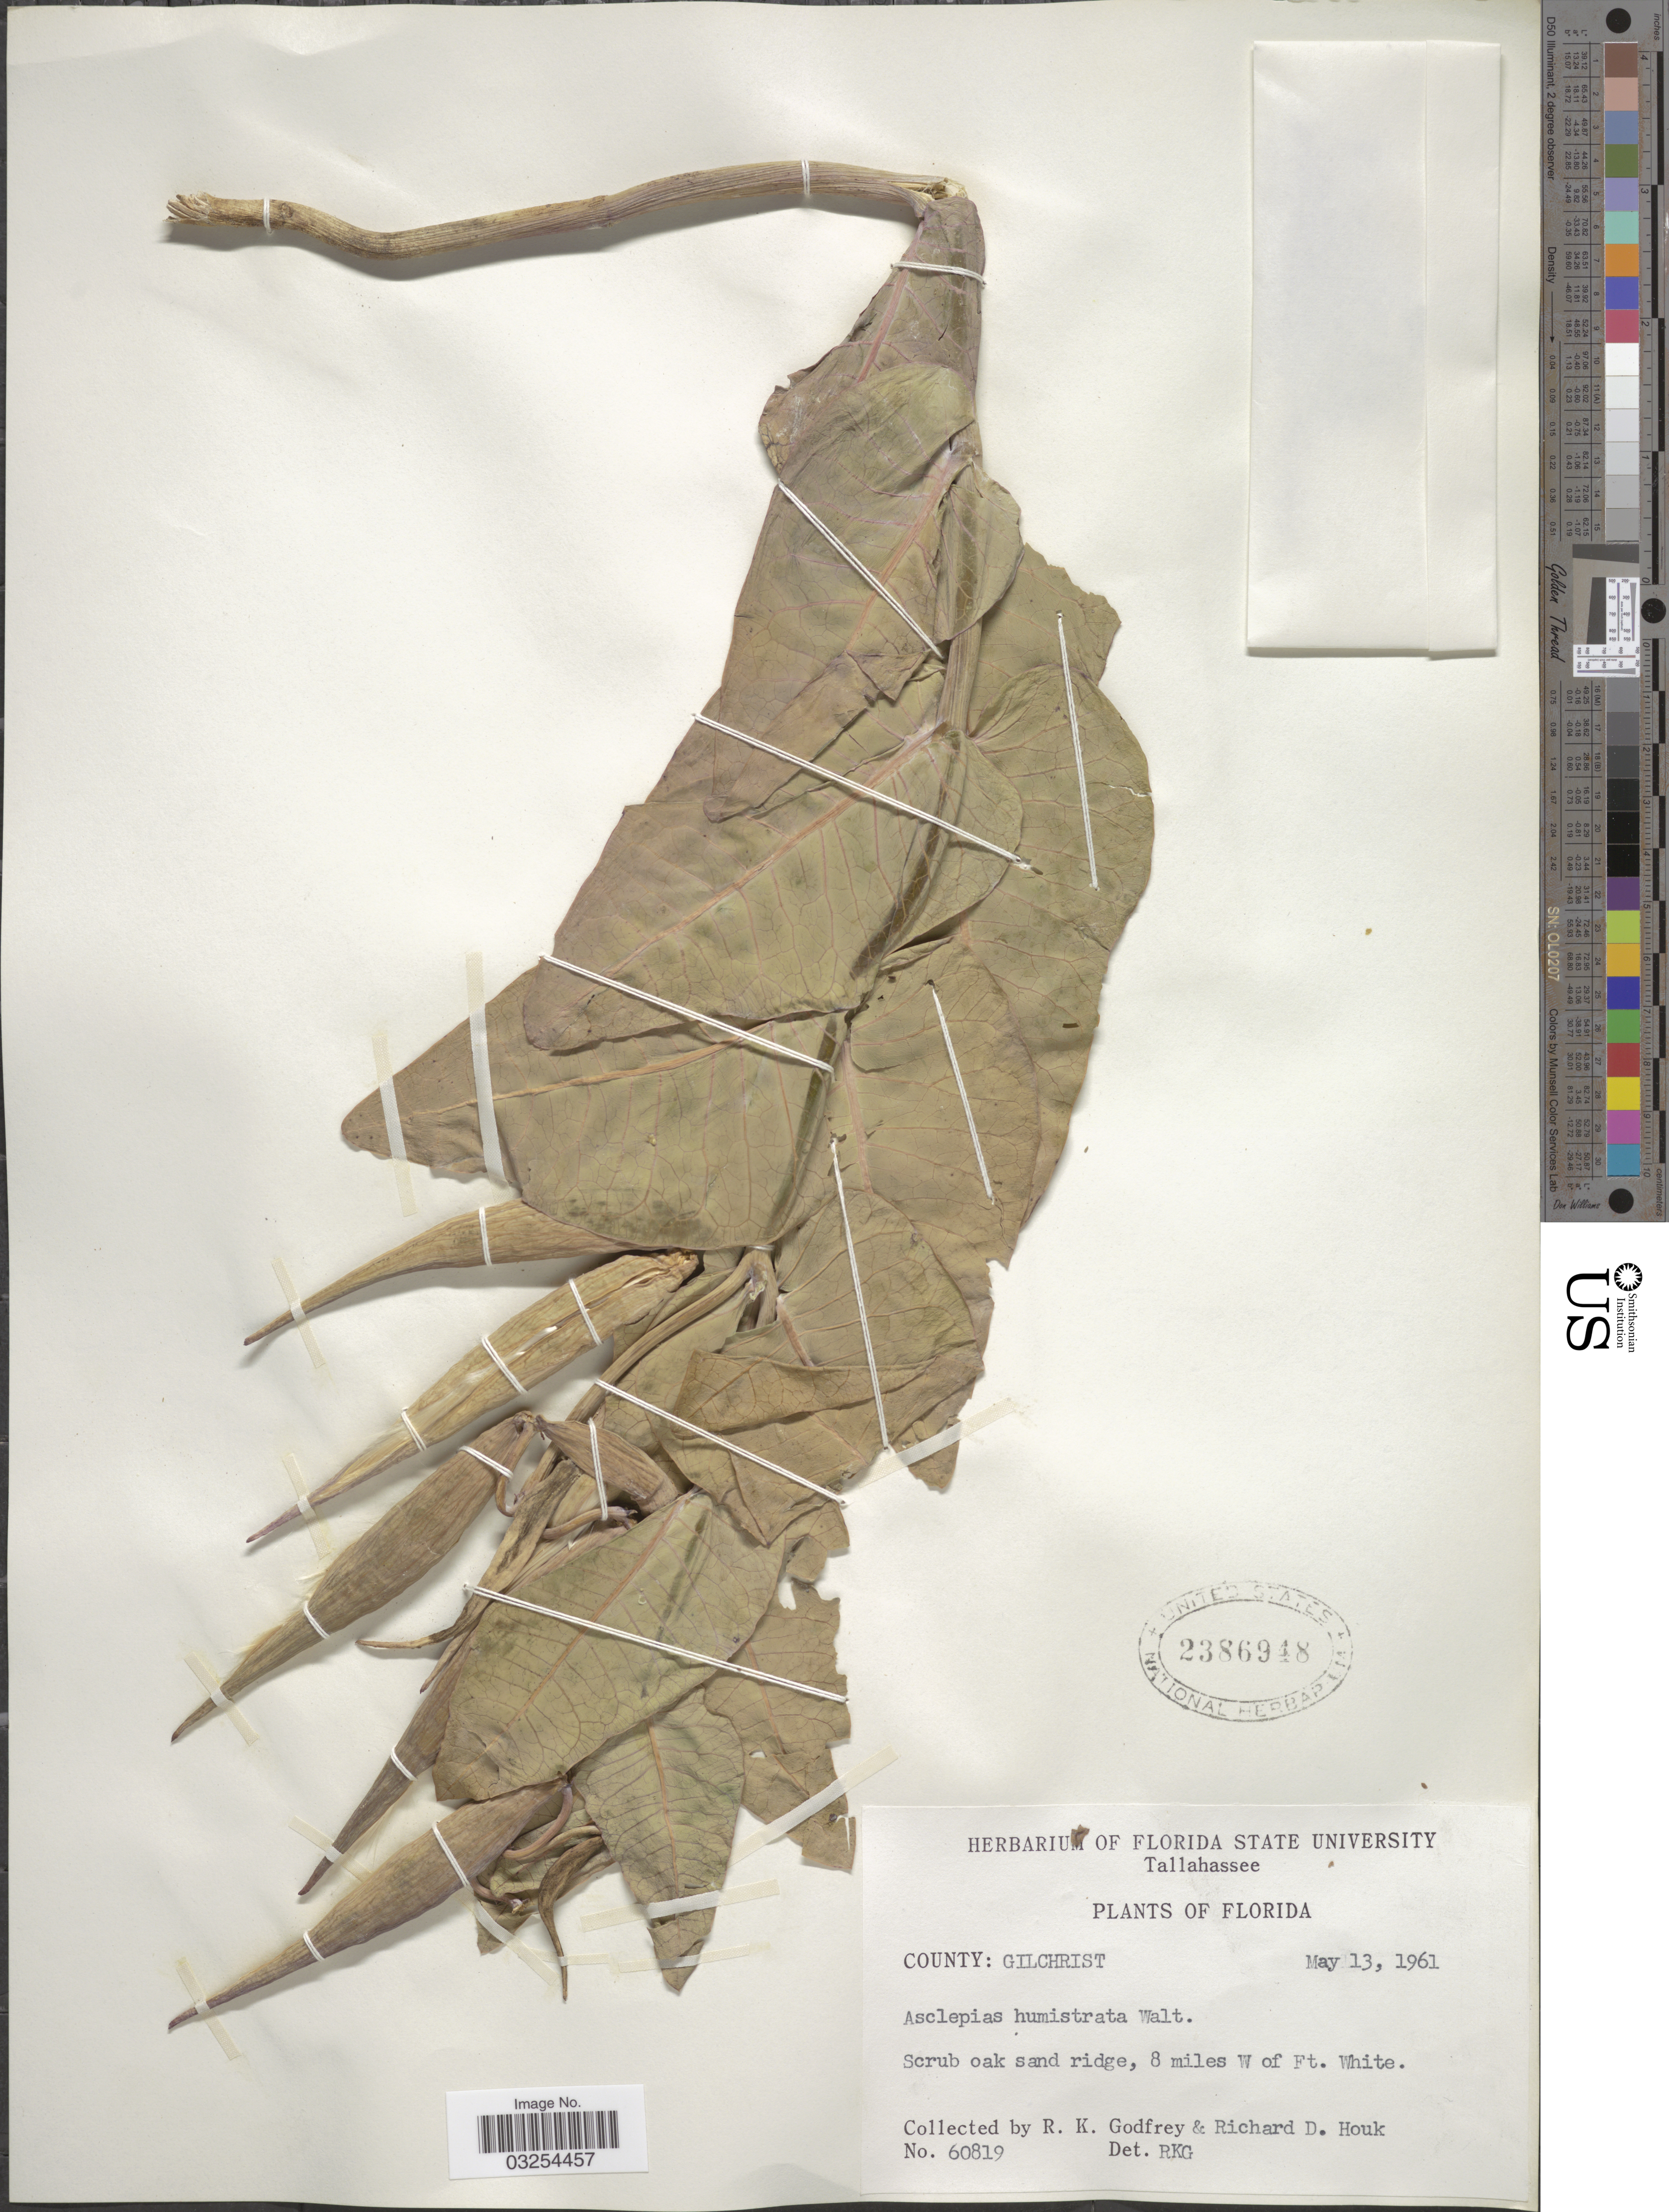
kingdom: Plantae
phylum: Tracheophyta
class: Magnoliopsida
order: Gentianales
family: Apocynaceae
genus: Asclepias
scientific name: Asclepias humistrata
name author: Walter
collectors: R. K. Godfrey & R. Houk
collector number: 60819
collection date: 1961-05-13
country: United States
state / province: Florida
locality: County: Gilchrist. Scrub oak sand ridge, 8 miles W of Ft. White.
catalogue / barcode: US 2386948